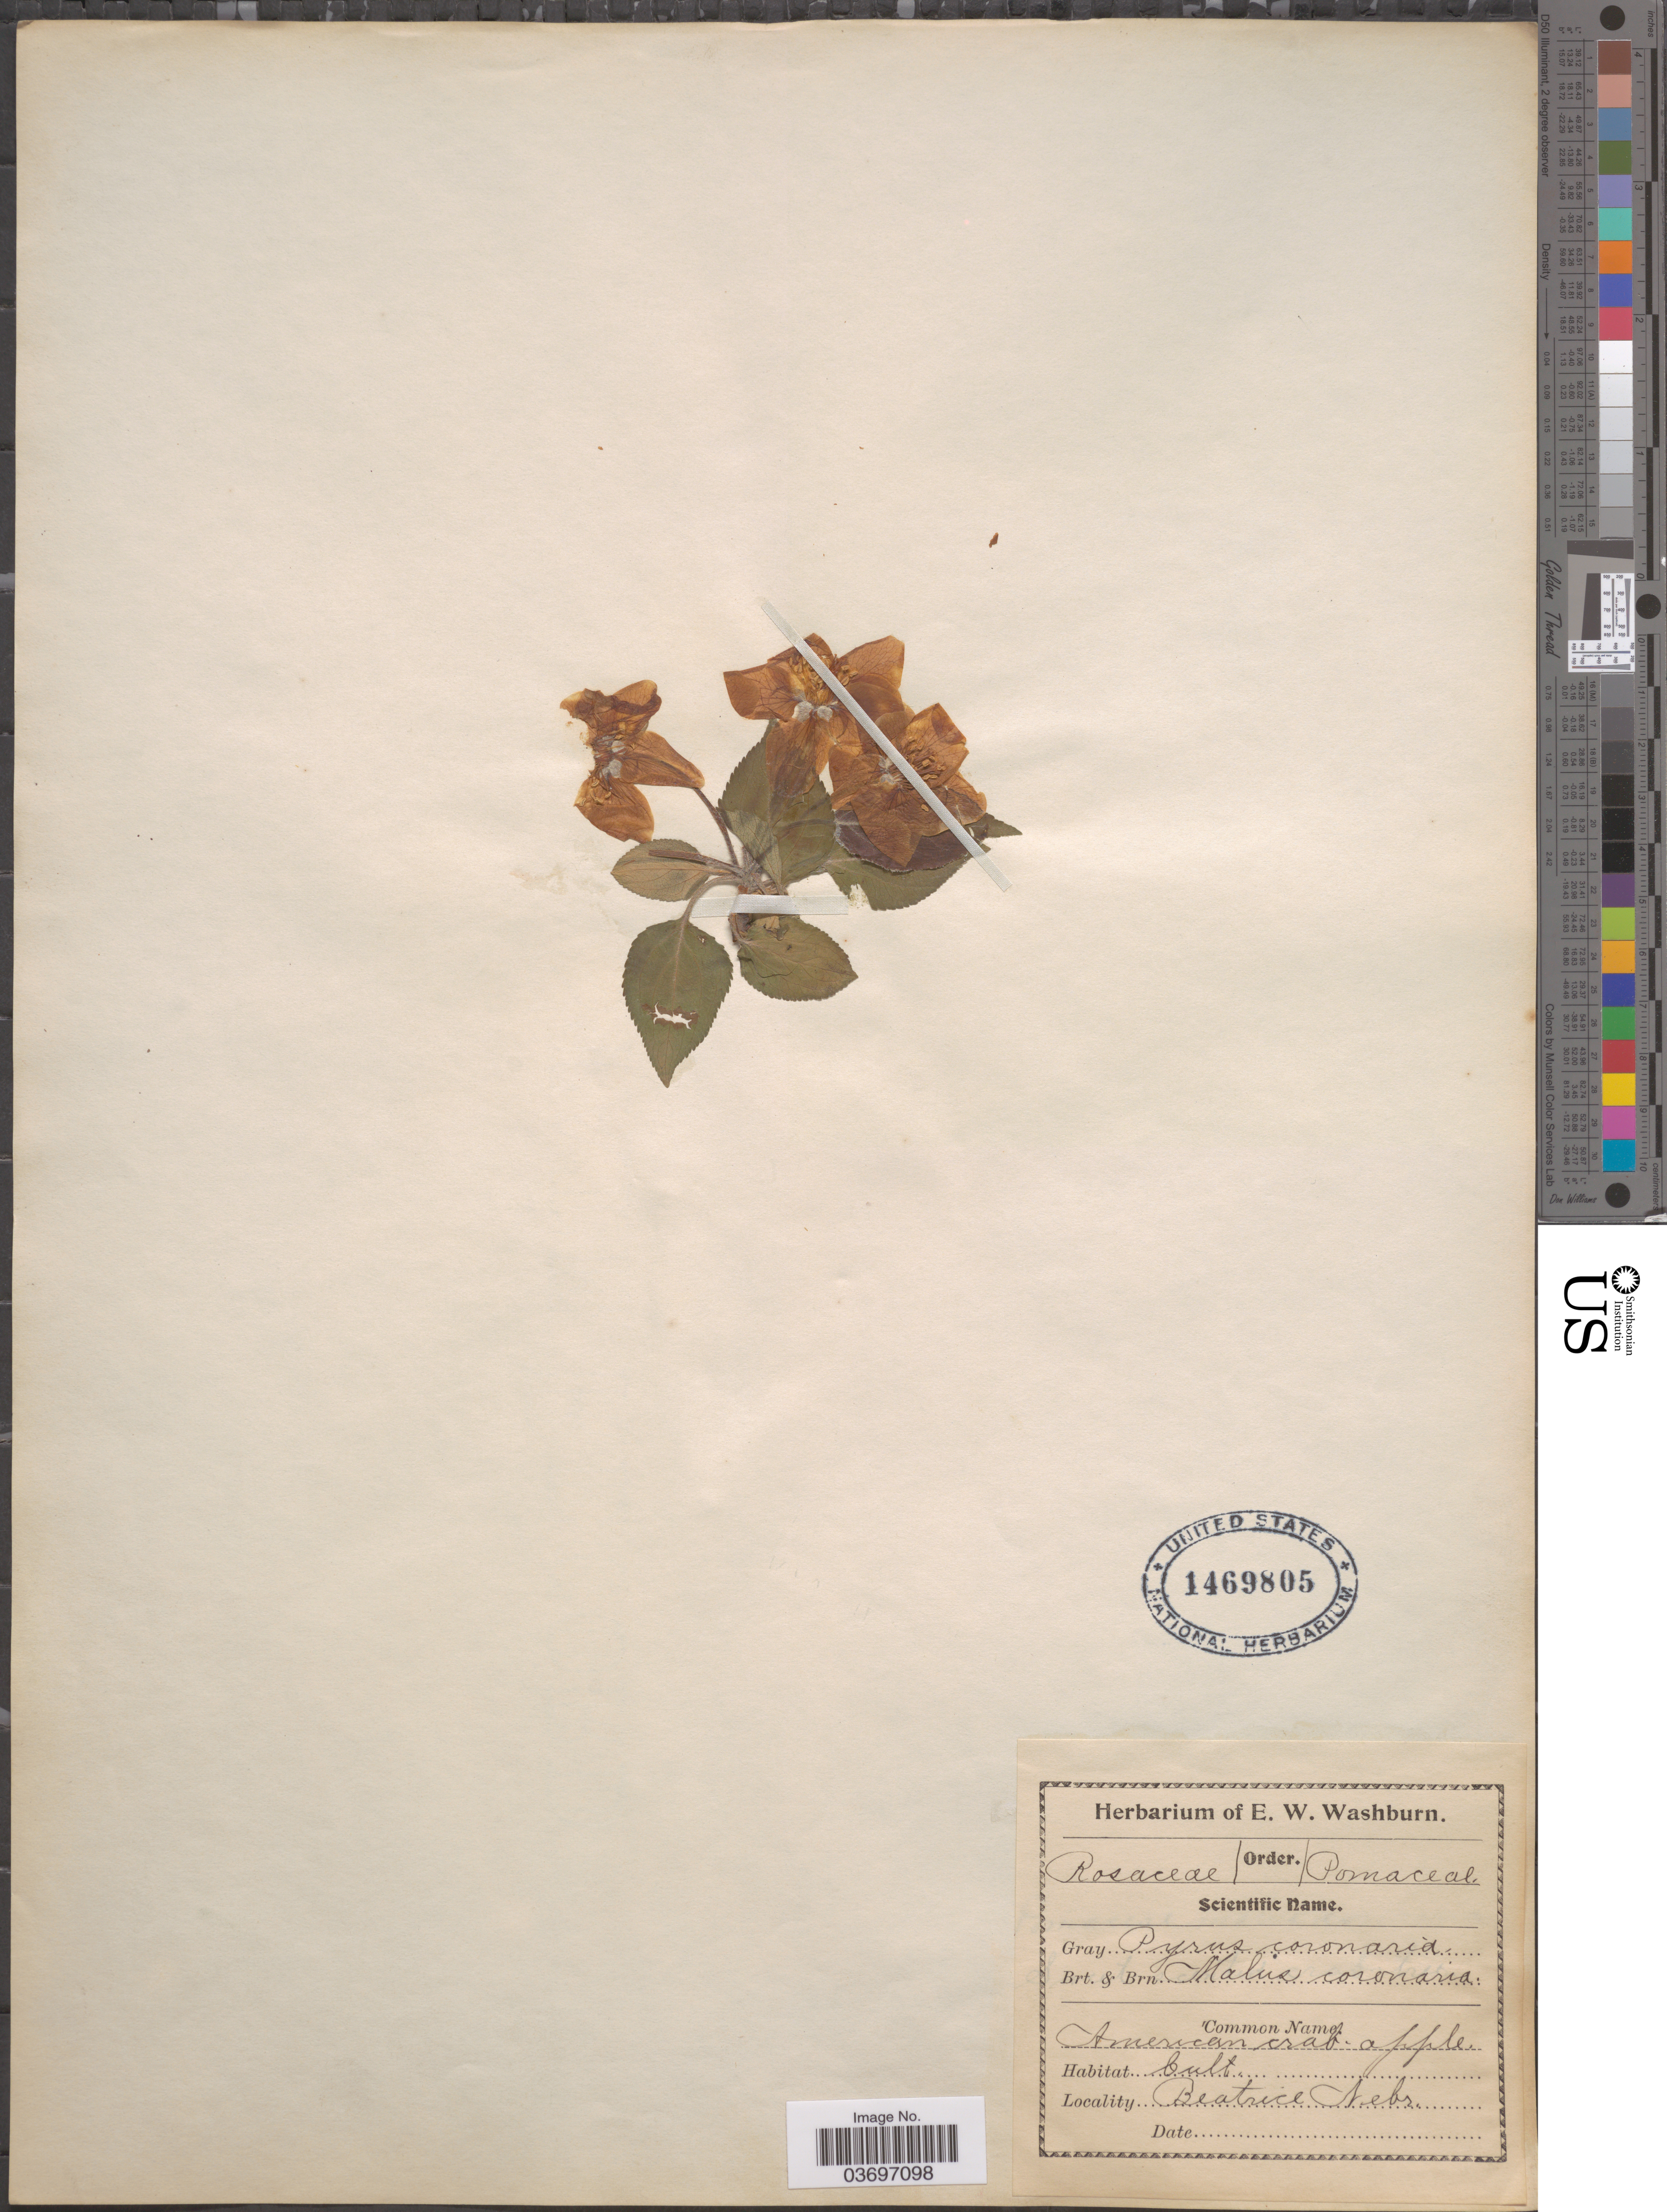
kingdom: Plantae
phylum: Tracheophyta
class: Magnoliopsida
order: Rosales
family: Rosaceae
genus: Malus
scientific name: Malus coronaria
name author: (L.) Mill.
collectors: ex herb. E. W. Washburn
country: United States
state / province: Nebraska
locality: Beatrice.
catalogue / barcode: US 1469805